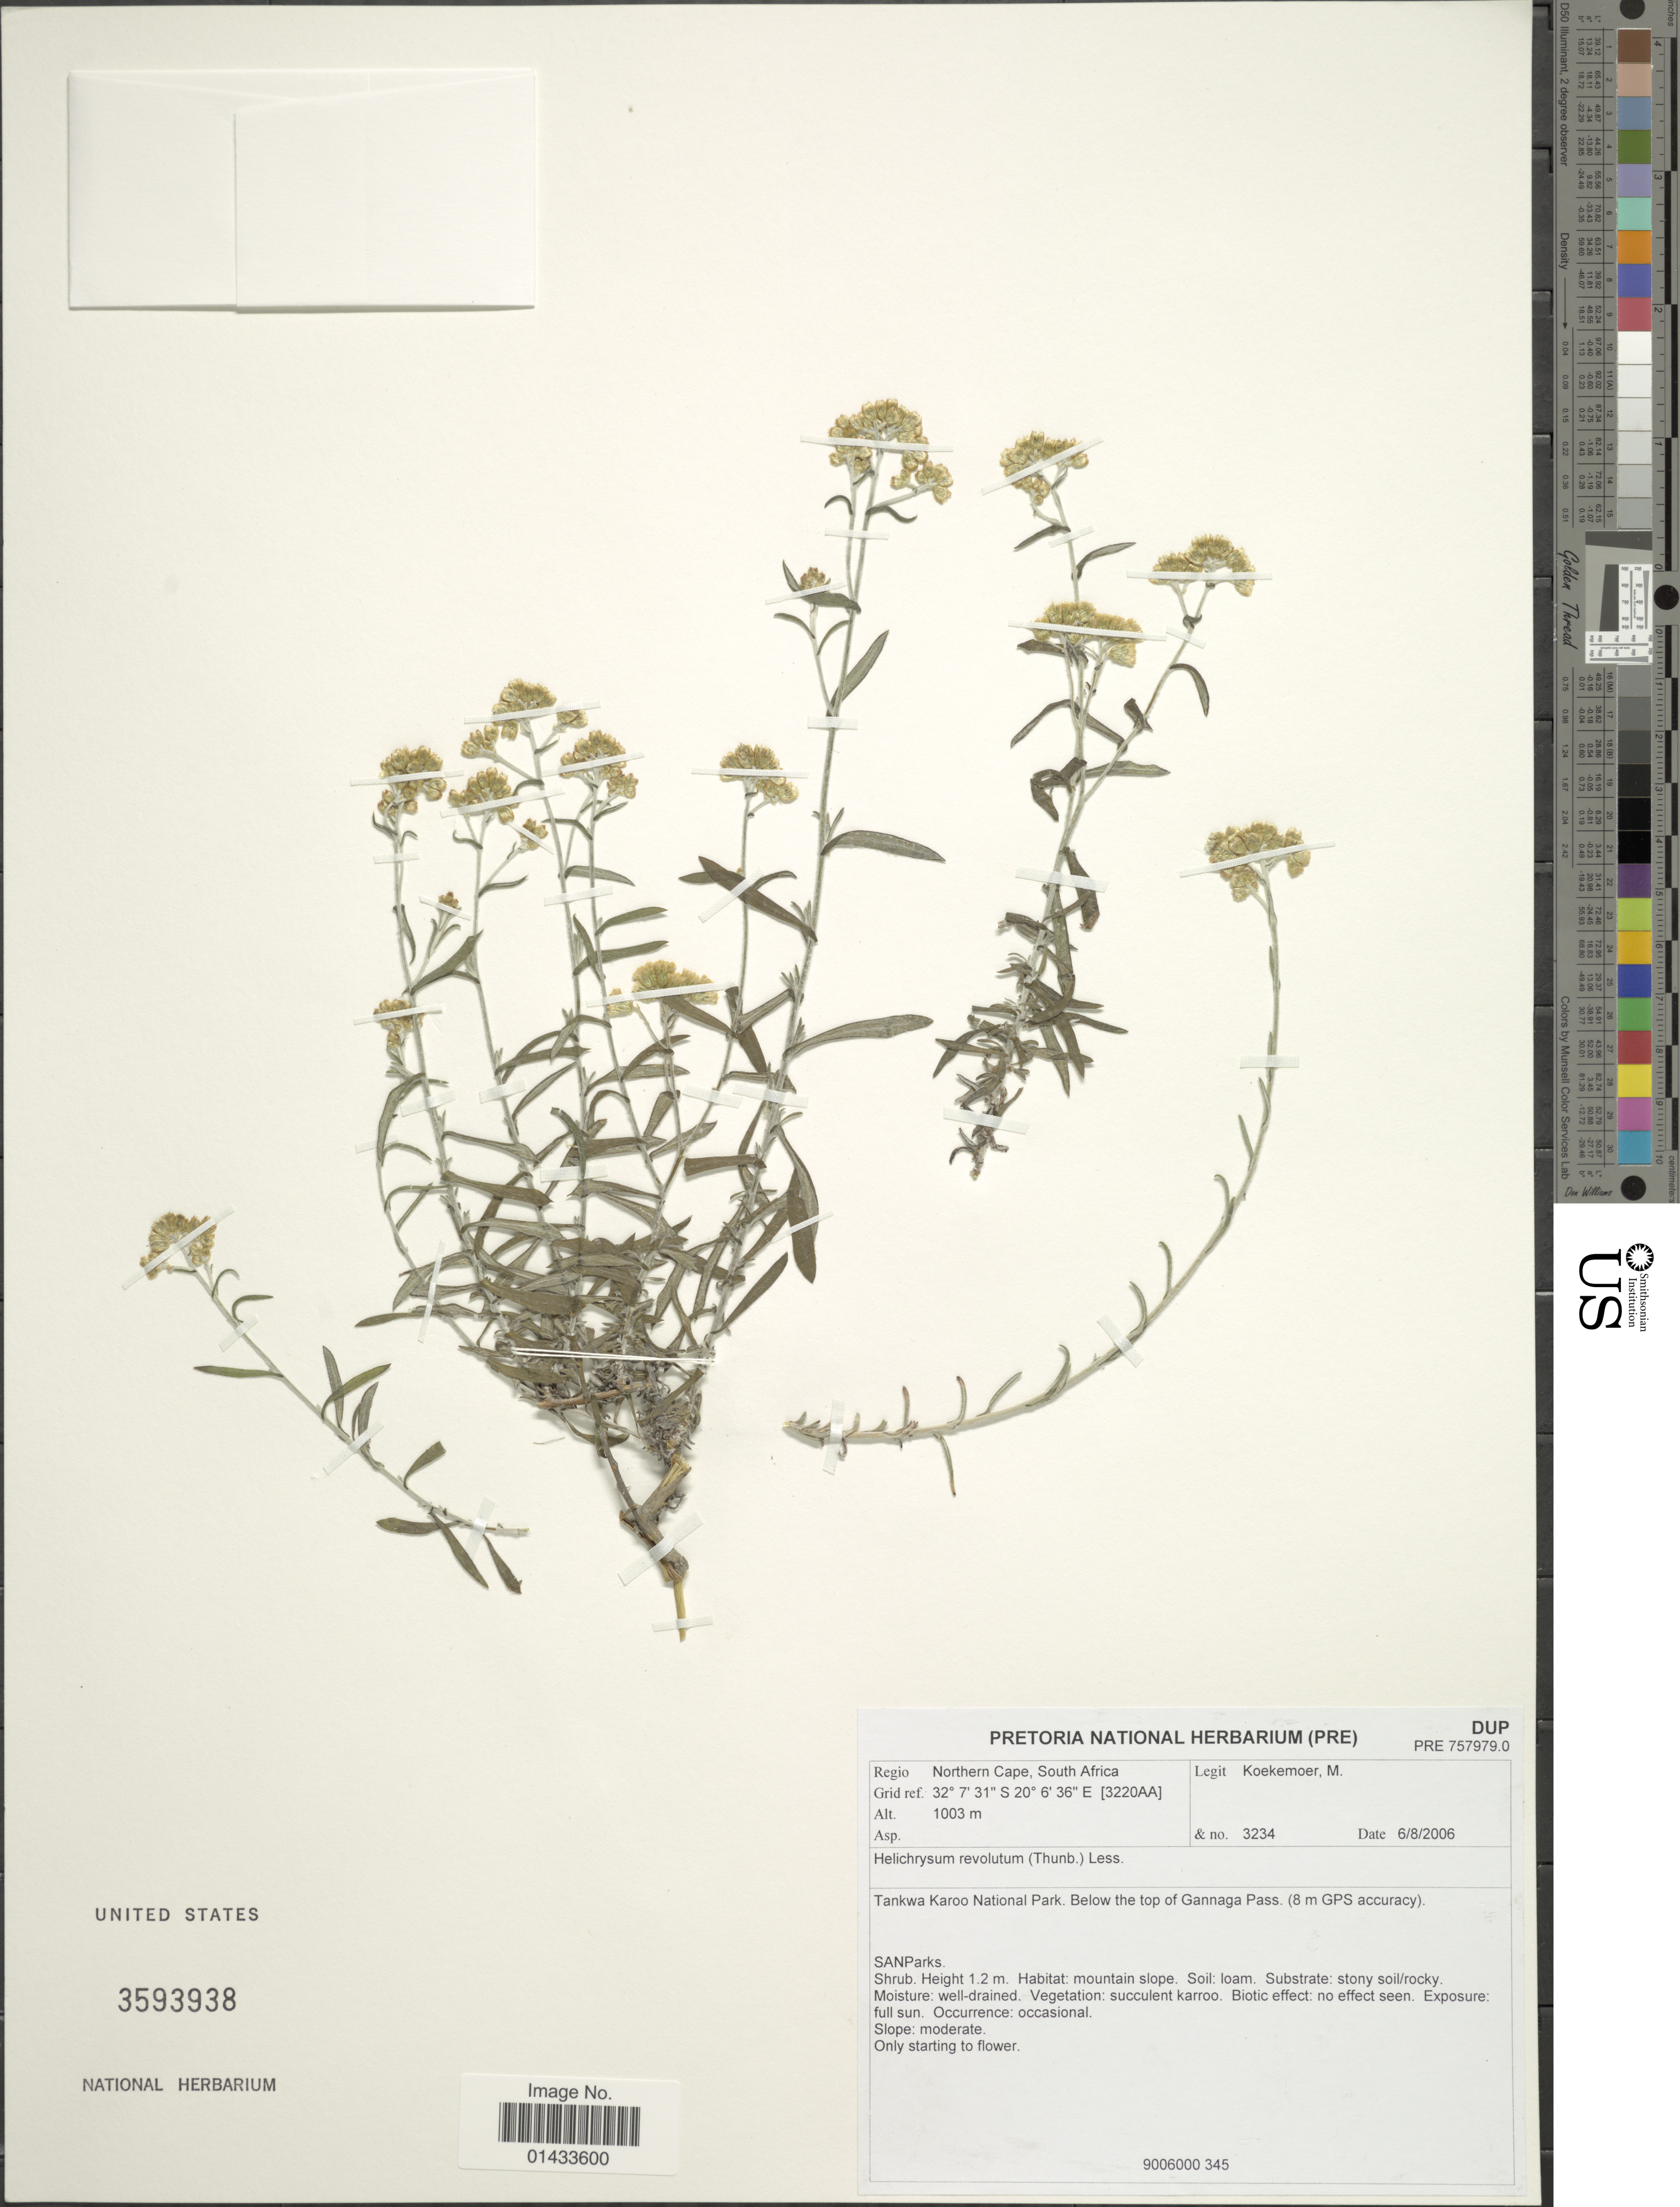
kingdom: Plantae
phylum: Tracheophyta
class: Magnoliopsida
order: Asterales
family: Asteraceae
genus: Helichrysum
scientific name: Helichrysum revolutum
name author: (Thunb.) Less.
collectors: M. Koekemoer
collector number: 3234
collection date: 2006-08-06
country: South Africa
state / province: Northern Cape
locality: Northern Cape, South Africa, Grid ref. [3220AA], Tankwa Karoo National Park, Below the top of Gannaga Pass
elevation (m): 1003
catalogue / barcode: US 3593938